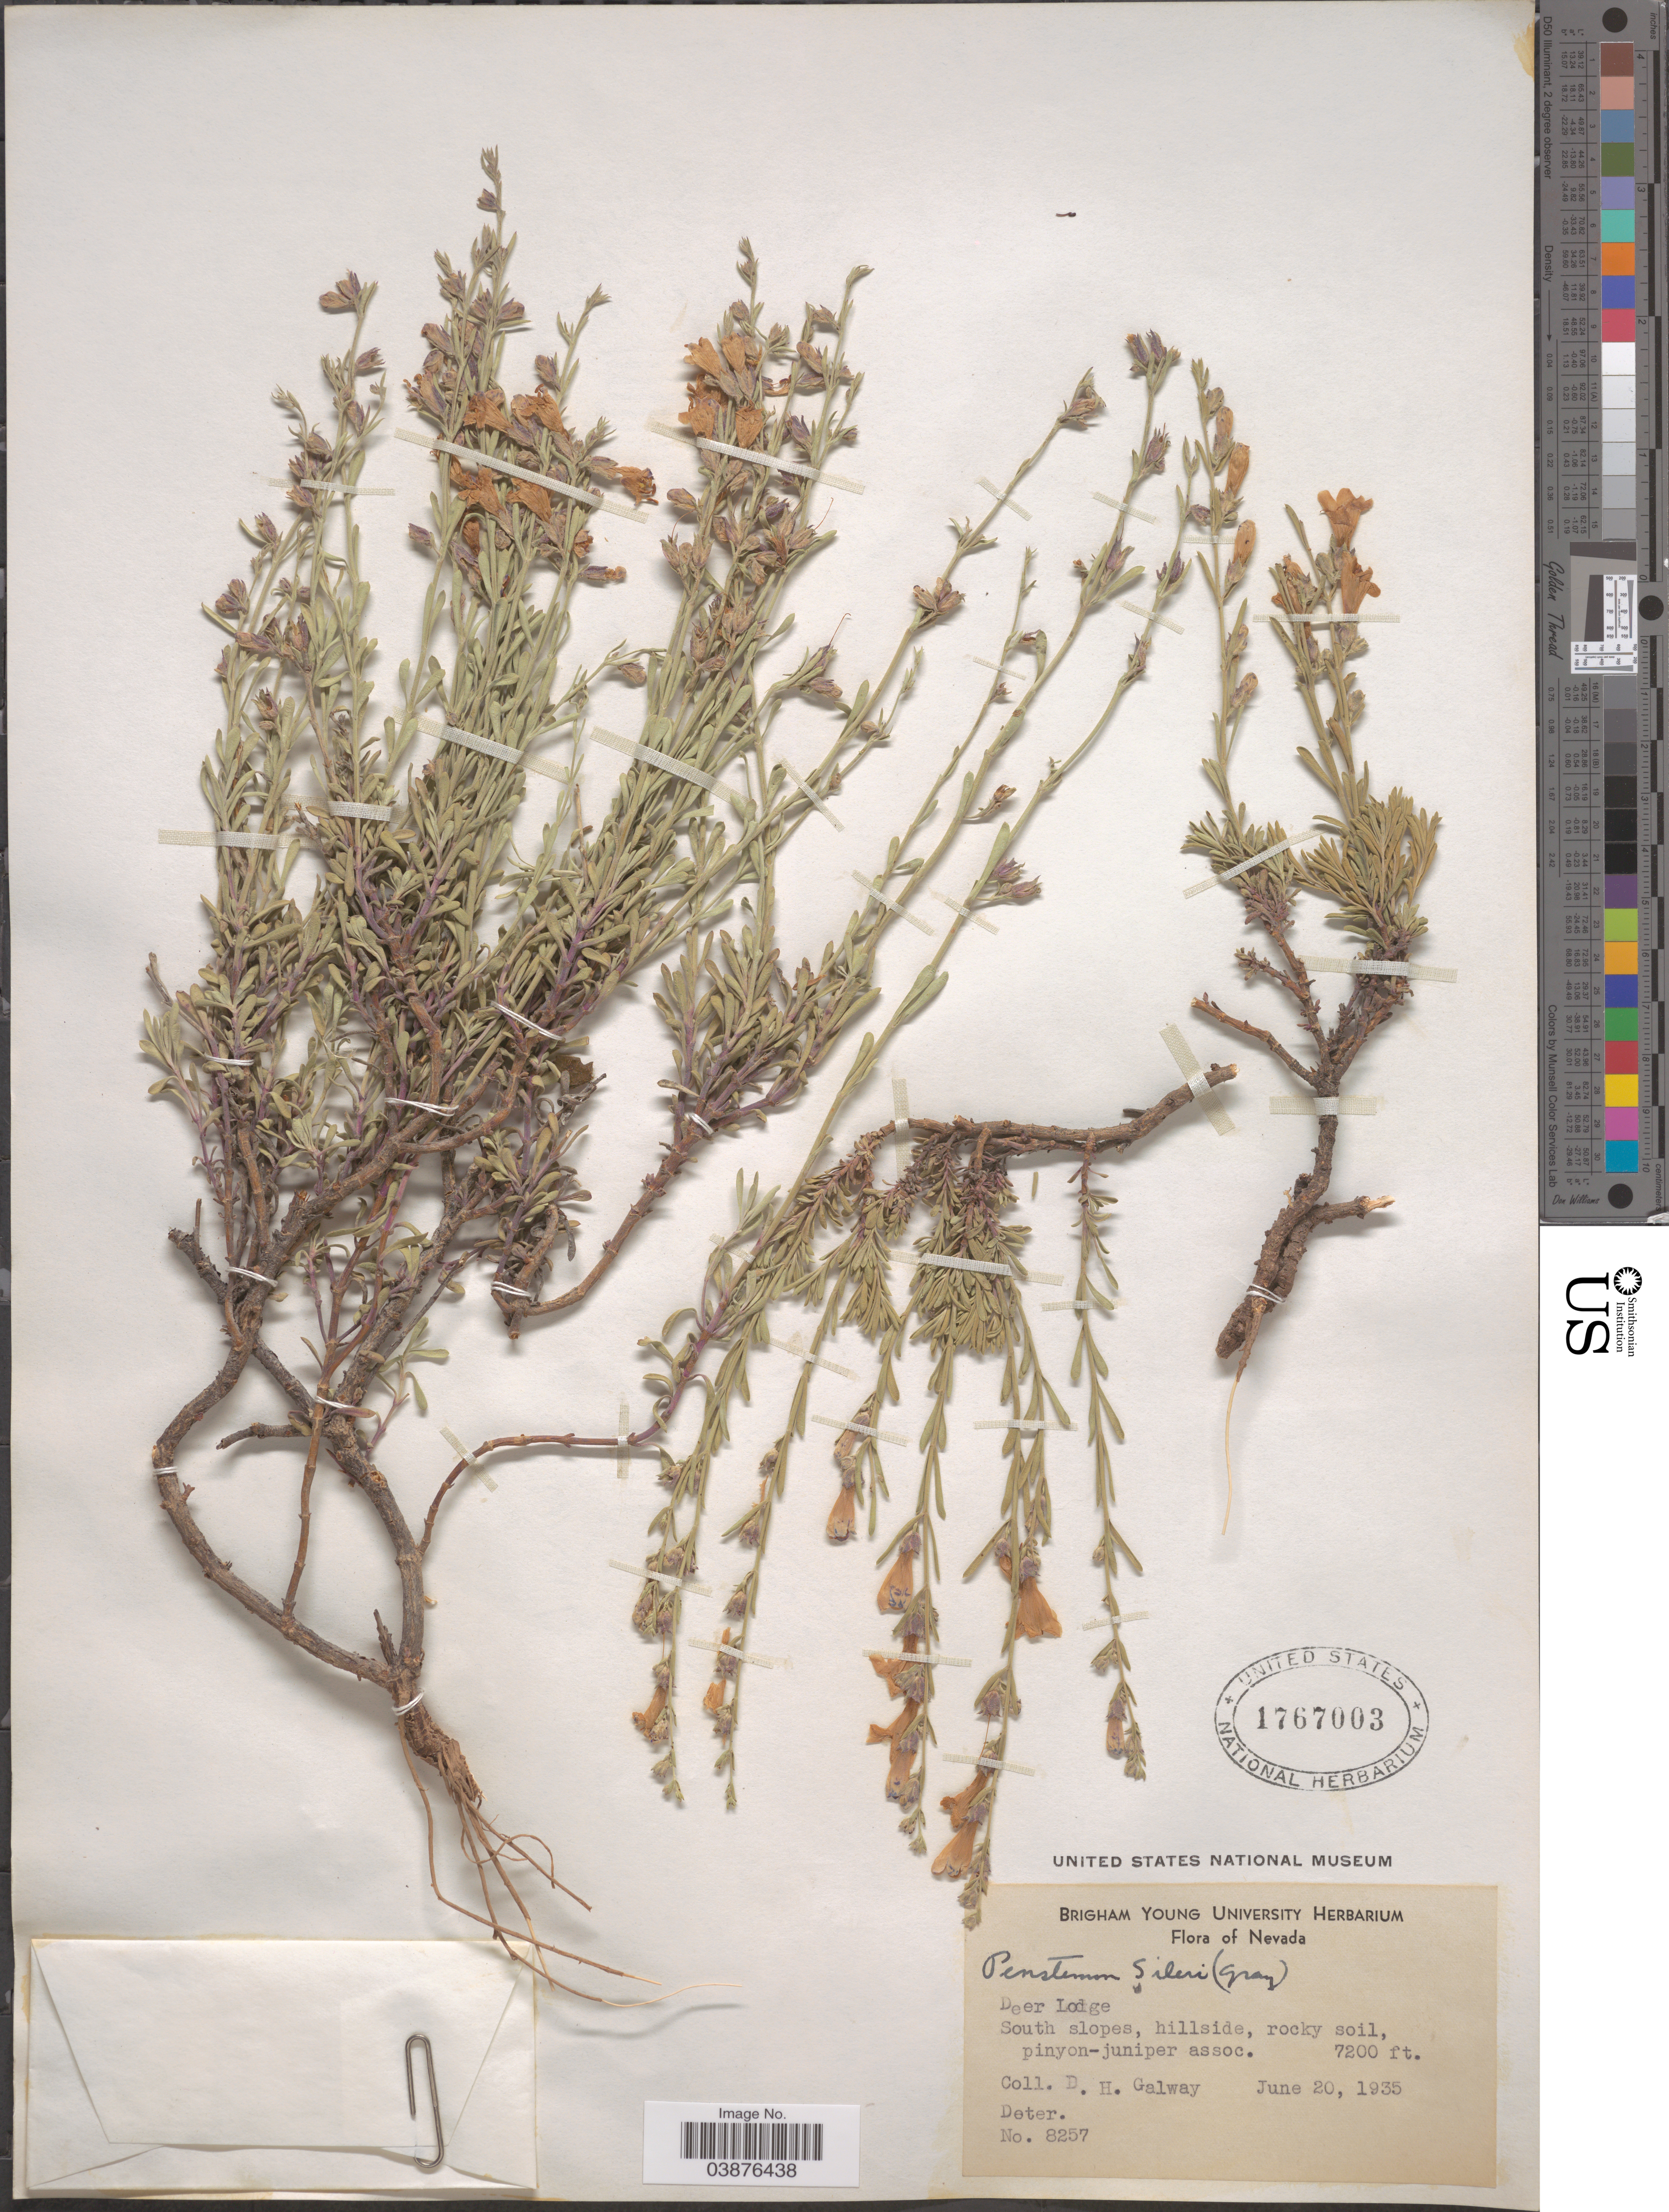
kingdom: Plantae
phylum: Tracheophyta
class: Magnoliopsida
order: Lamiales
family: Plantaginaceae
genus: Penstemon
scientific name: Penstemon linarioides subsp. sileri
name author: (A. Gray) D.D. Keck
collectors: D. Galway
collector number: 8257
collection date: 1935-06-20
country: United States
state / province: Nevada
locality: Deer Lodge.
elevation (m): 2195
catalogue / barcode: US 1767003